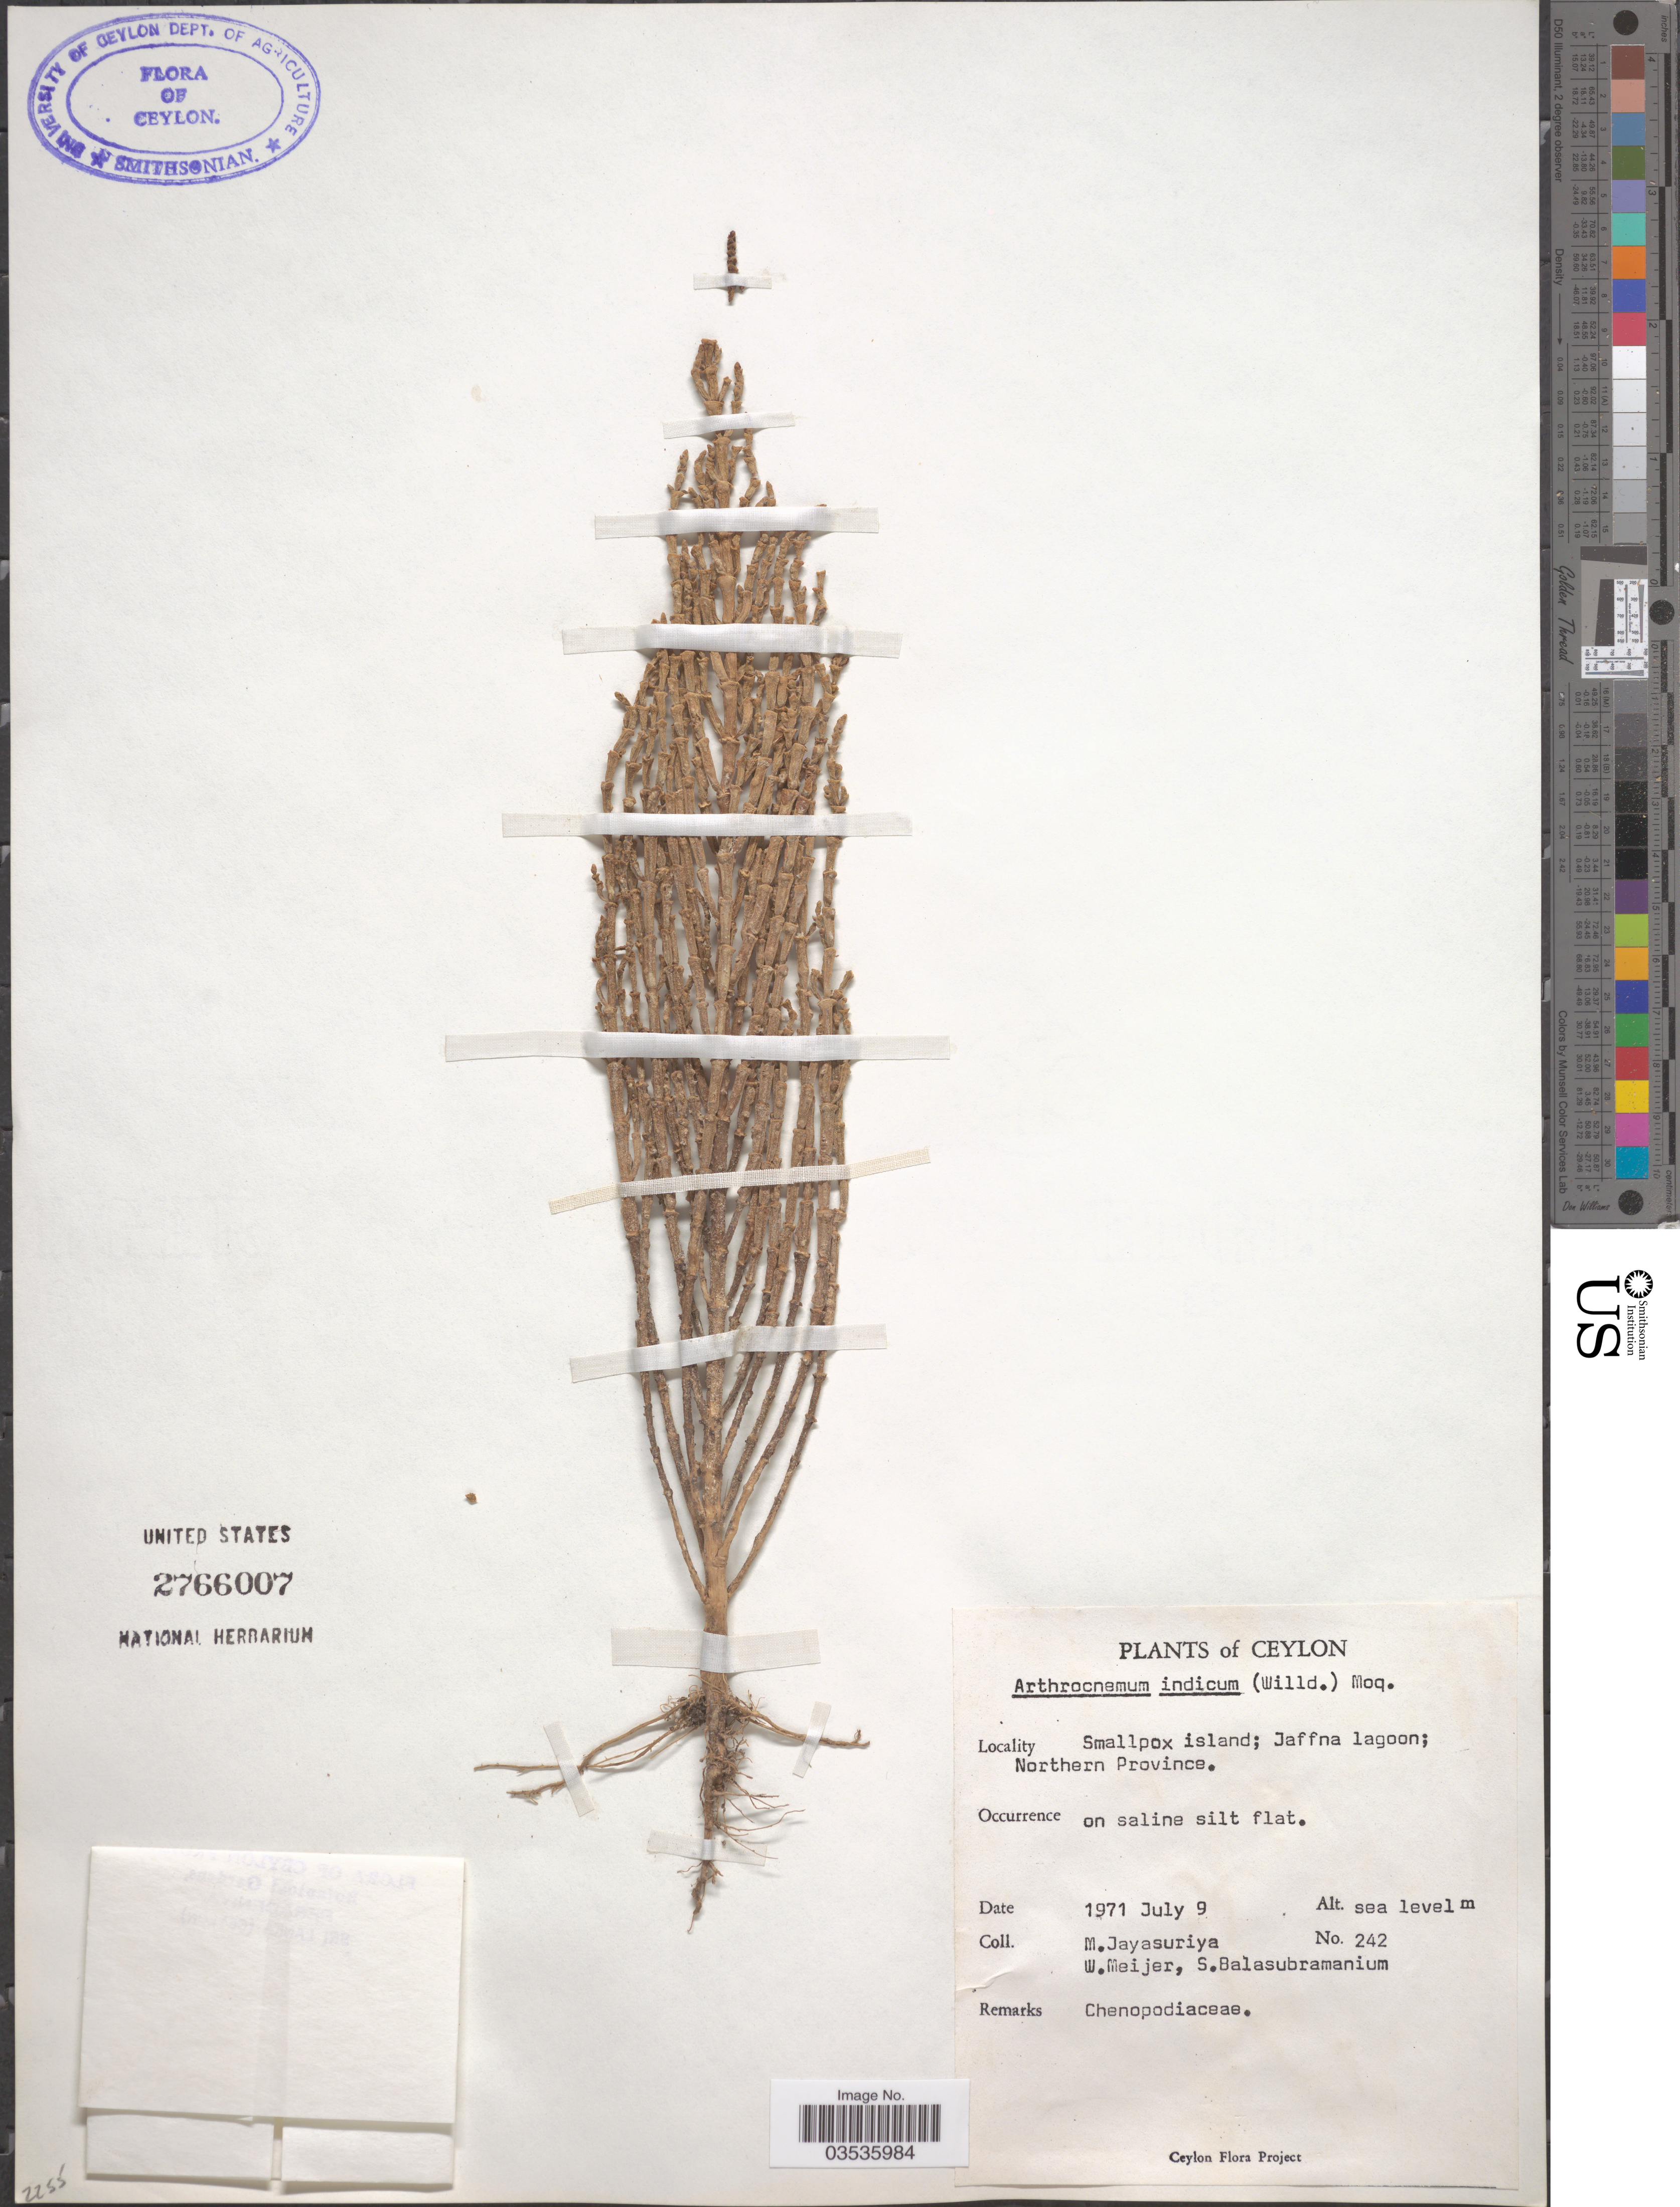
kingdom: Plantae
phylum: Tracheophyta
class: Magnoliopsida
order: Caryophyllales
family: Amaranthaceae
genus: Salicornia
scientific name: Salicornia brachiata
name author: Roxb.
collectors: M. Jayasuriya, W. Meijer & S. Balasubramanium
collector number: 242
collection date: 1971-07-09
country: Sri Lanka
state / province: Northern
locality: Ceylon. Smallpox island; Jaffna lagoon.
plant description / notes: Cited in Fl. Ceylon, vol. 9: 20. 1995.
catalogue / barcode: US 2766007